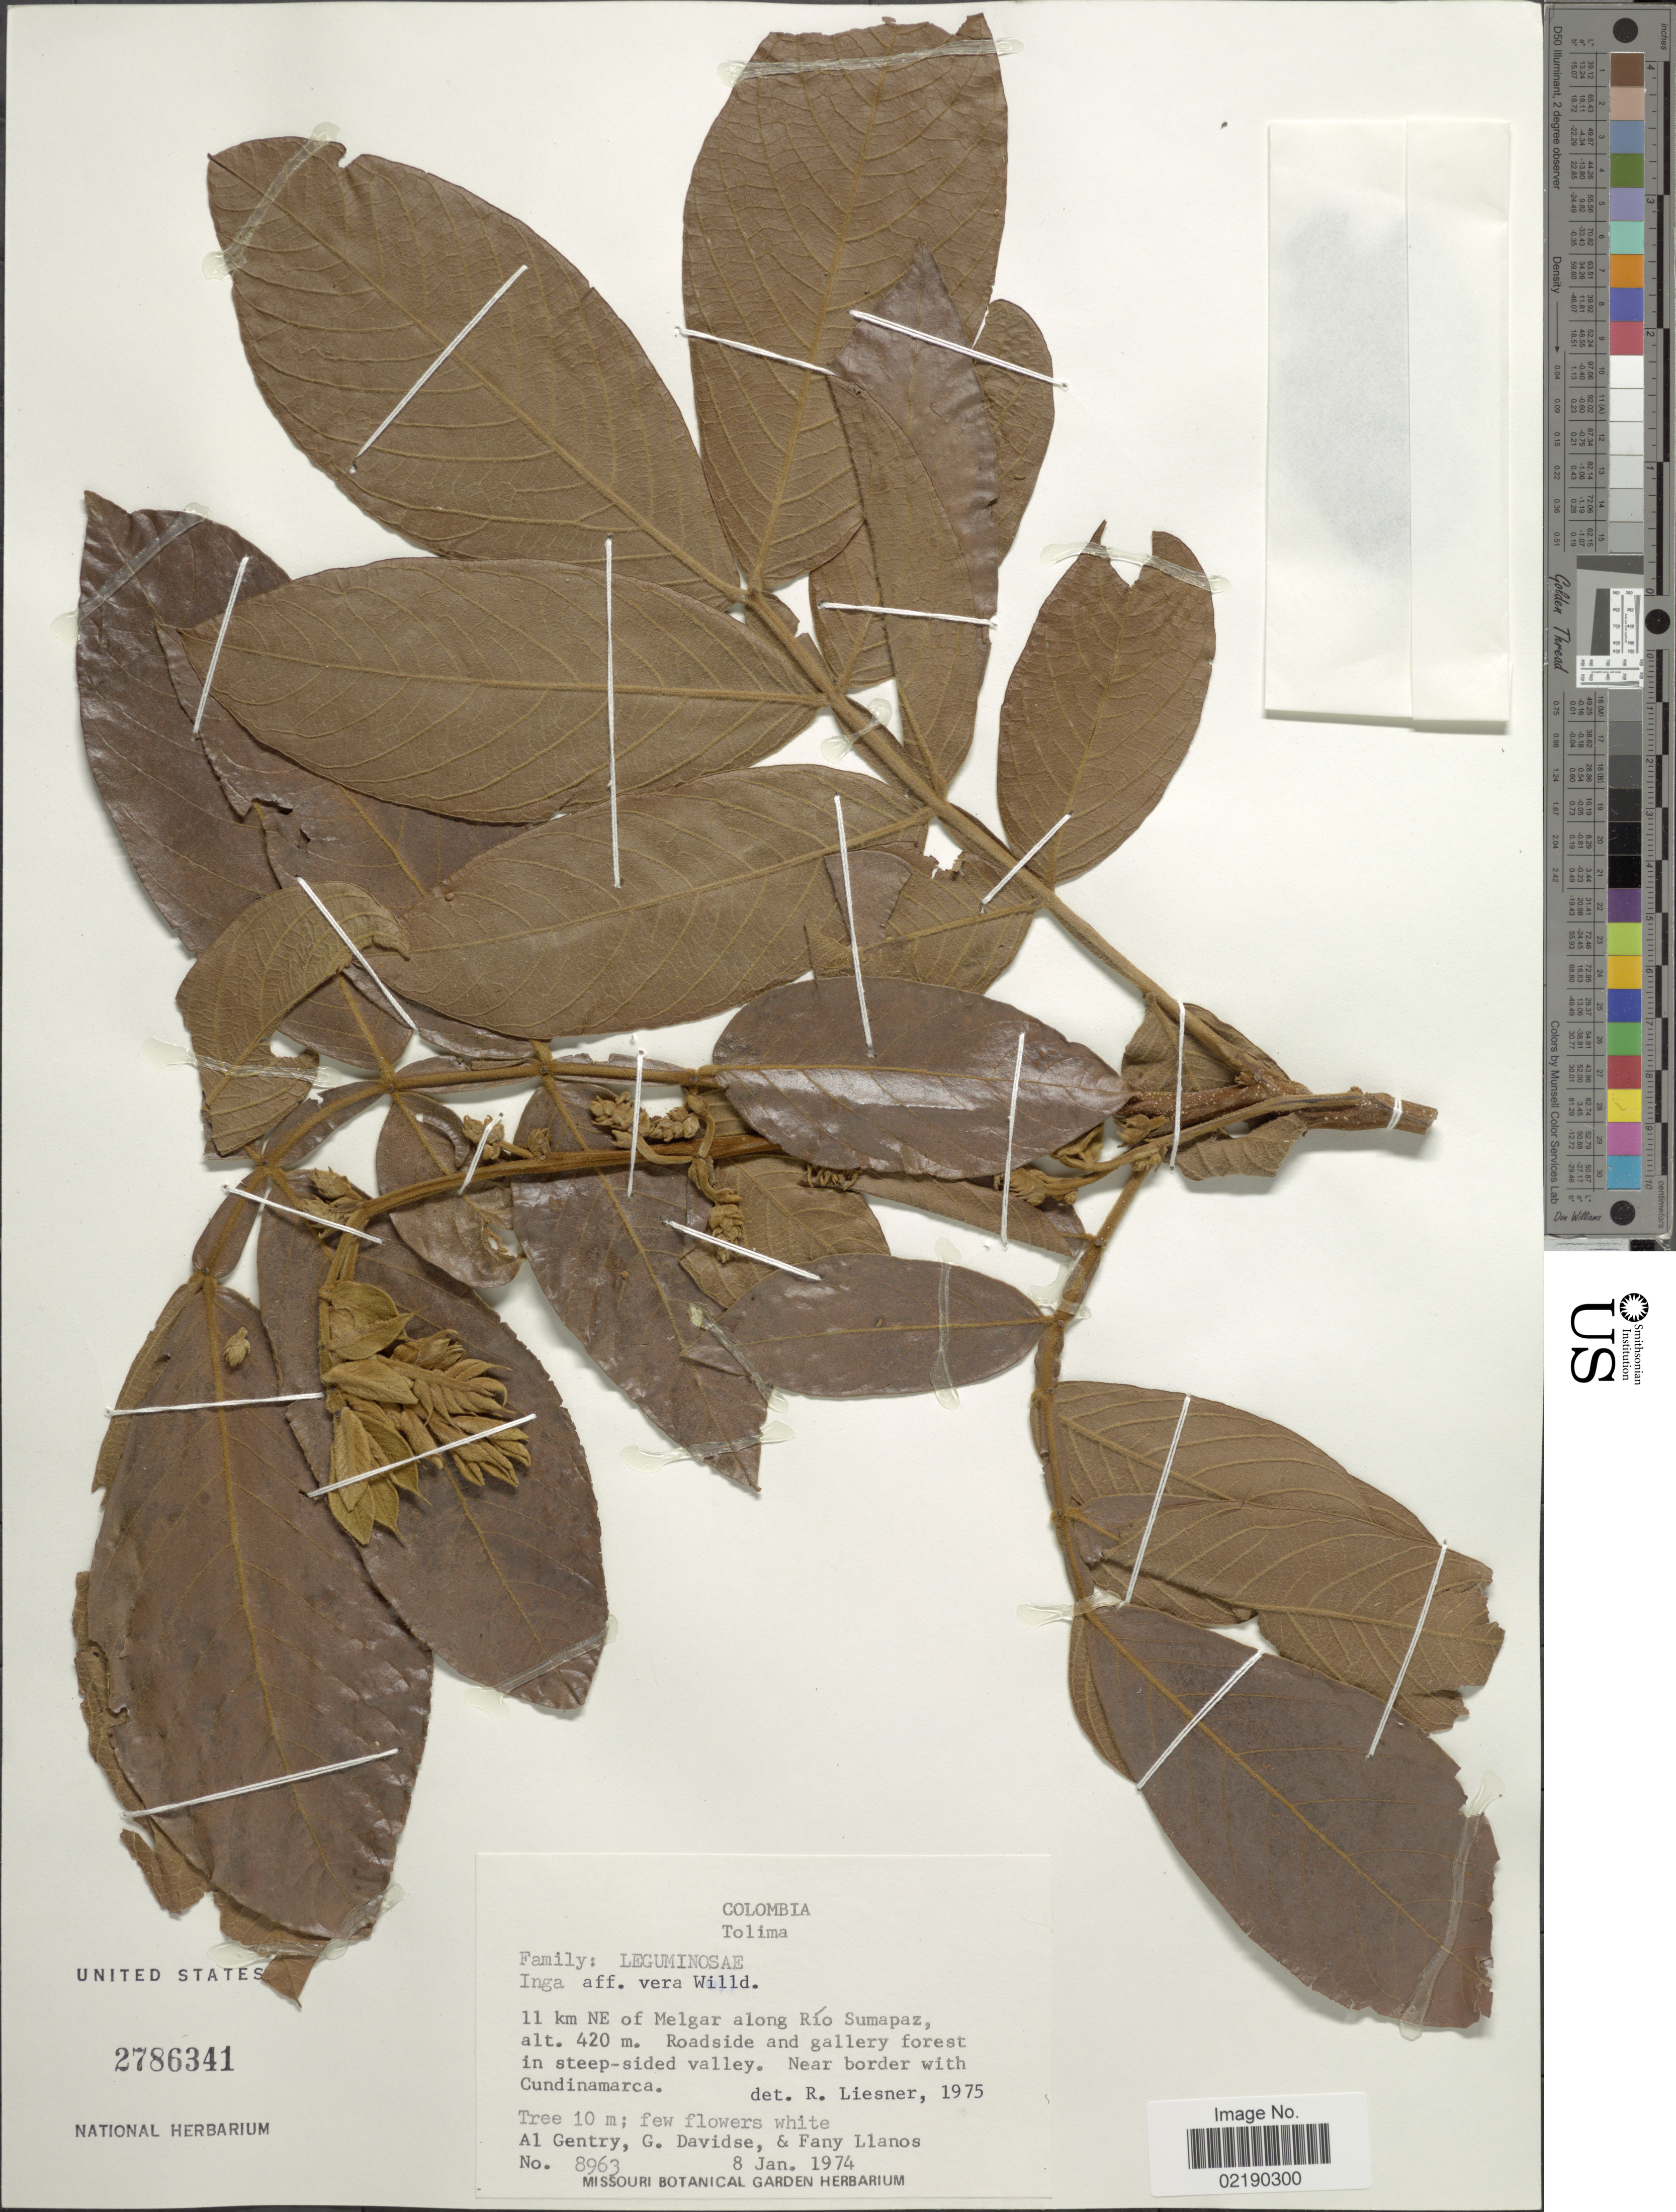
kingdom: Plantae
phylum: Tracheophyta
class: Magnoliopsida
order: Fabales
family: Fabaceae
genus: Inga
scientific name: Inga vera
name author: Willd.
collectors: A. H. Gentry, G. Davidse & F. Llanos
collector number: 8963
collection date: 1974-01-08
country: Colombia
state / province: Tolima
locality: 11 km NE of Melgar alomg Rio Sumapaz. Roadside and gallery forest in steep-sided valley. Near border with Cundinamarca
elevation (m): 420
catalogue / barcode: US 2786341